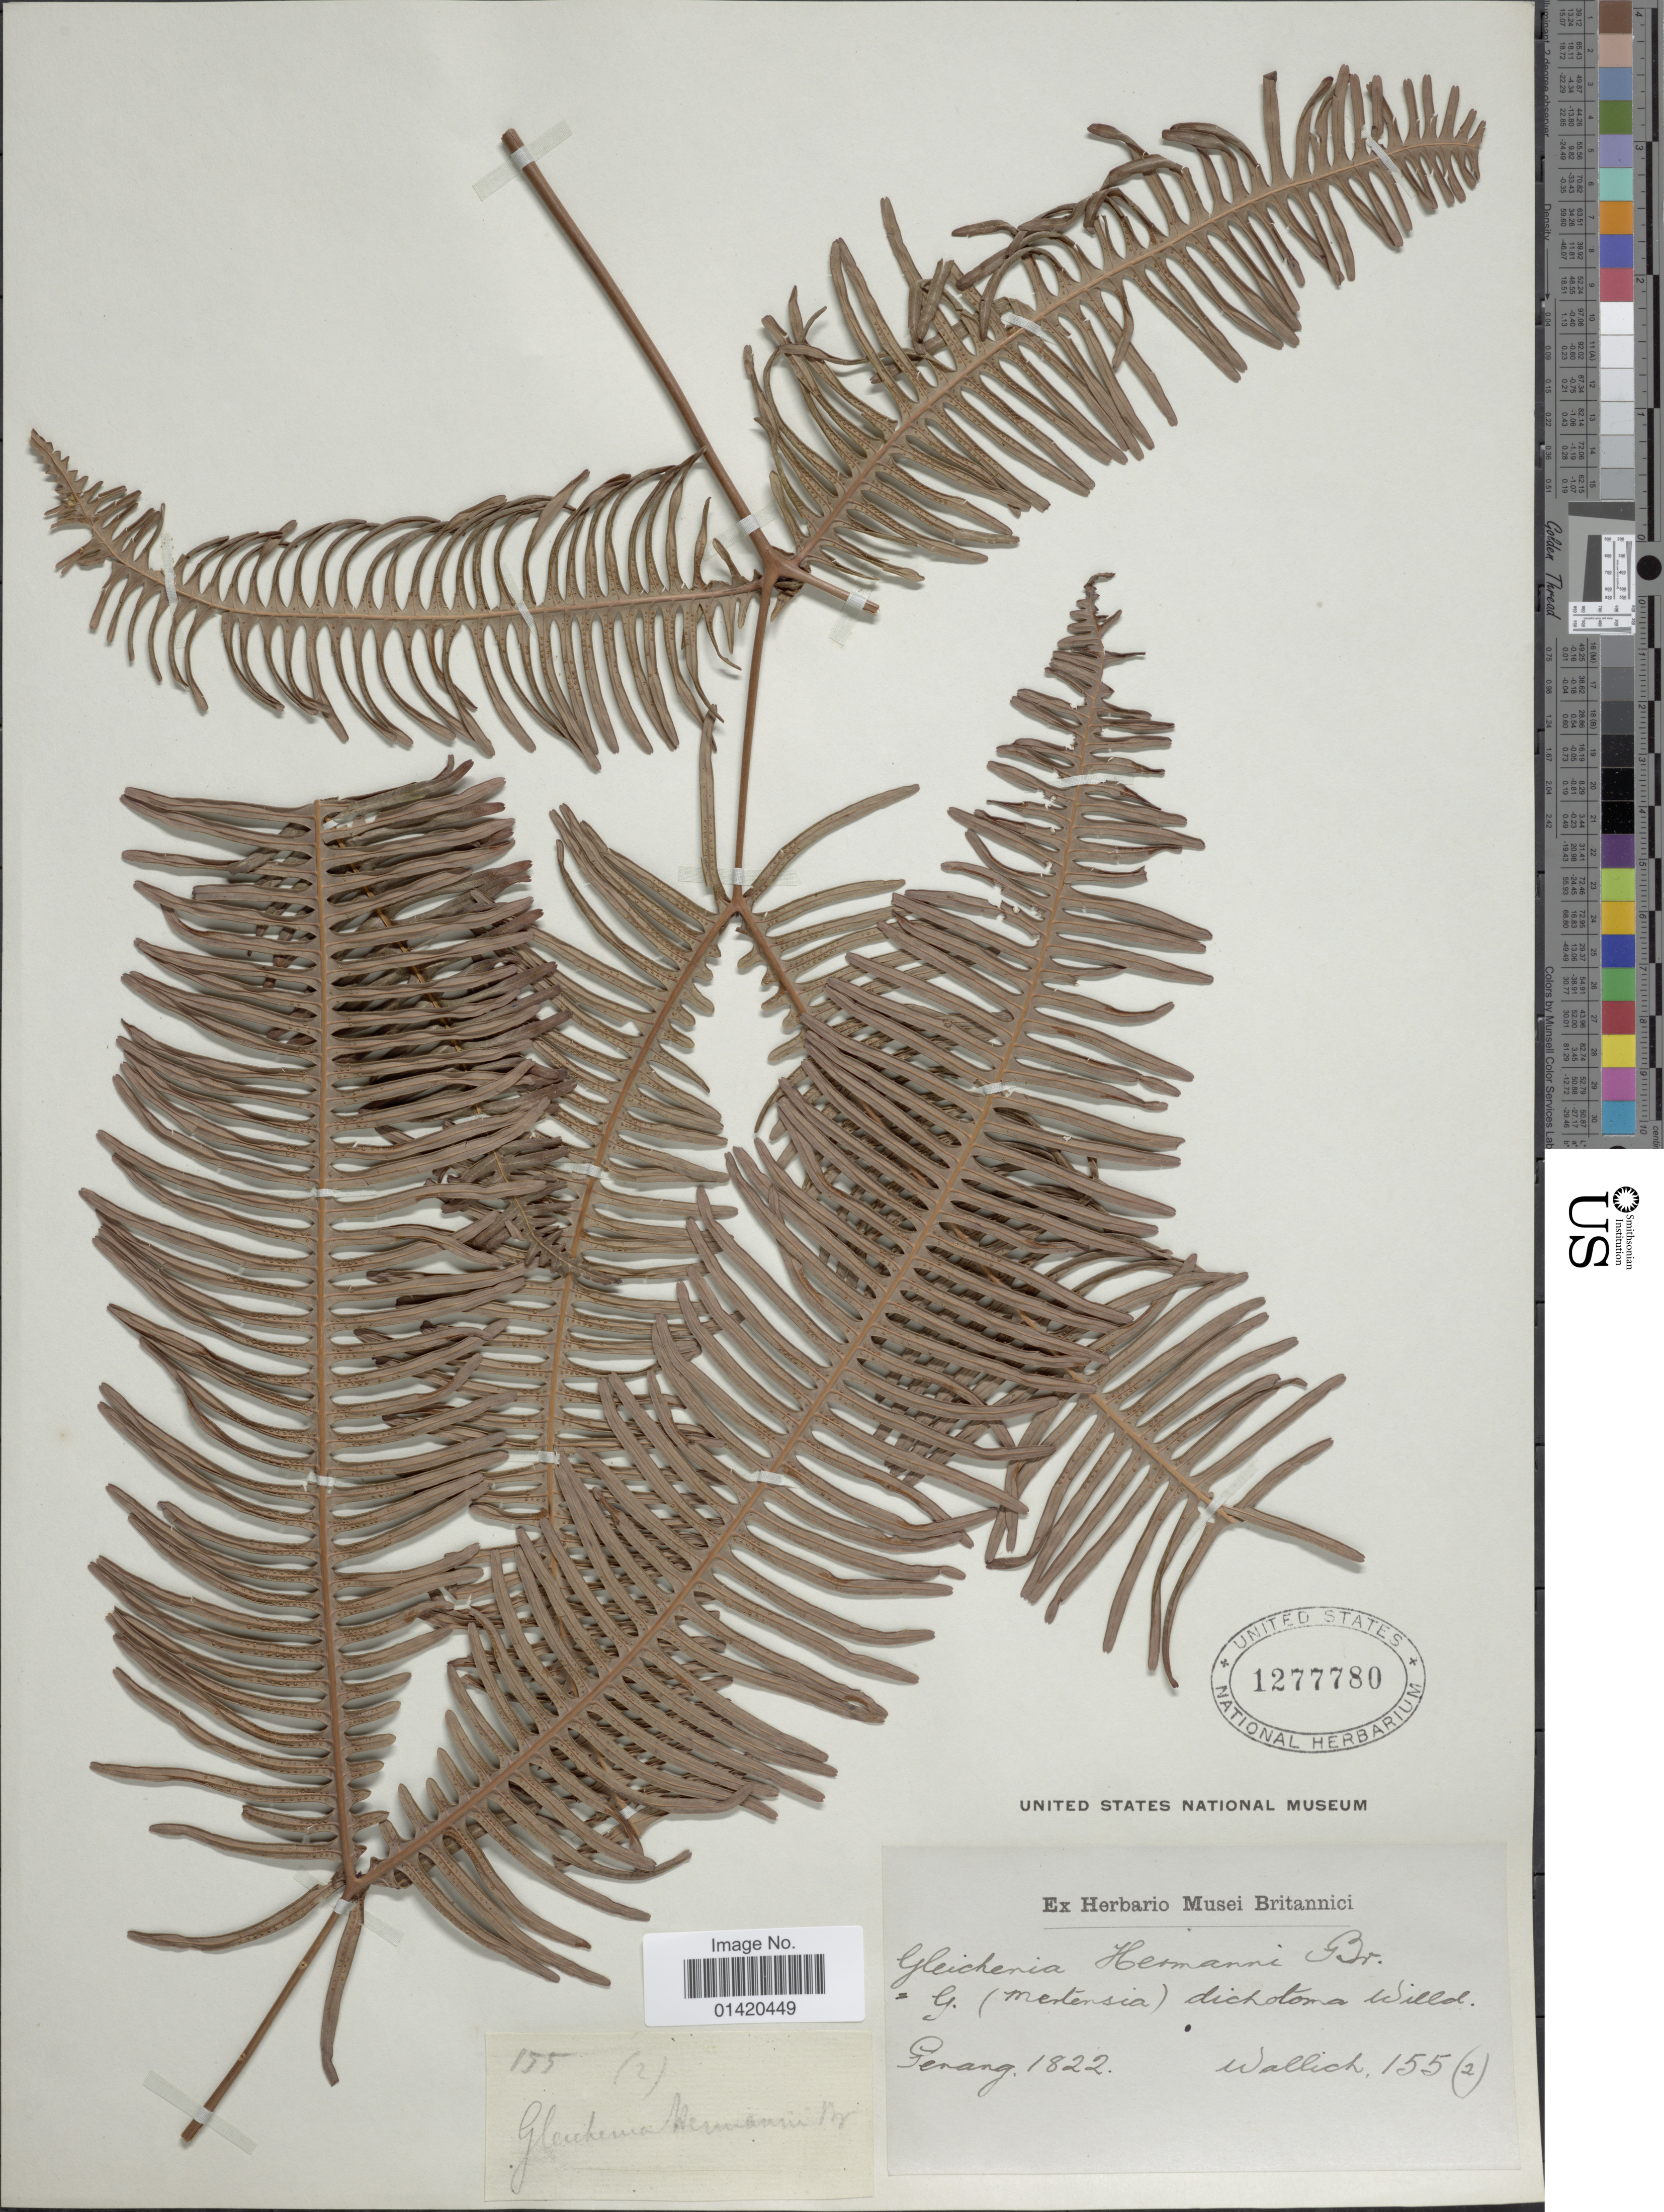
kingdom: Plantae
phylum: Tracheophyta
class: Polypodiopsida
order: Gleicheniales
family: Gleicheniaceae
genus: Dicranopteris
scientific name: Dicranopteris linearis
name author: (Burm. f.) Underw.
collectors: -- Wallich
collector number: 155 (2)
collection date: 1822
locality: Genang [interpreted]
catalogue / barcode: US 1277780